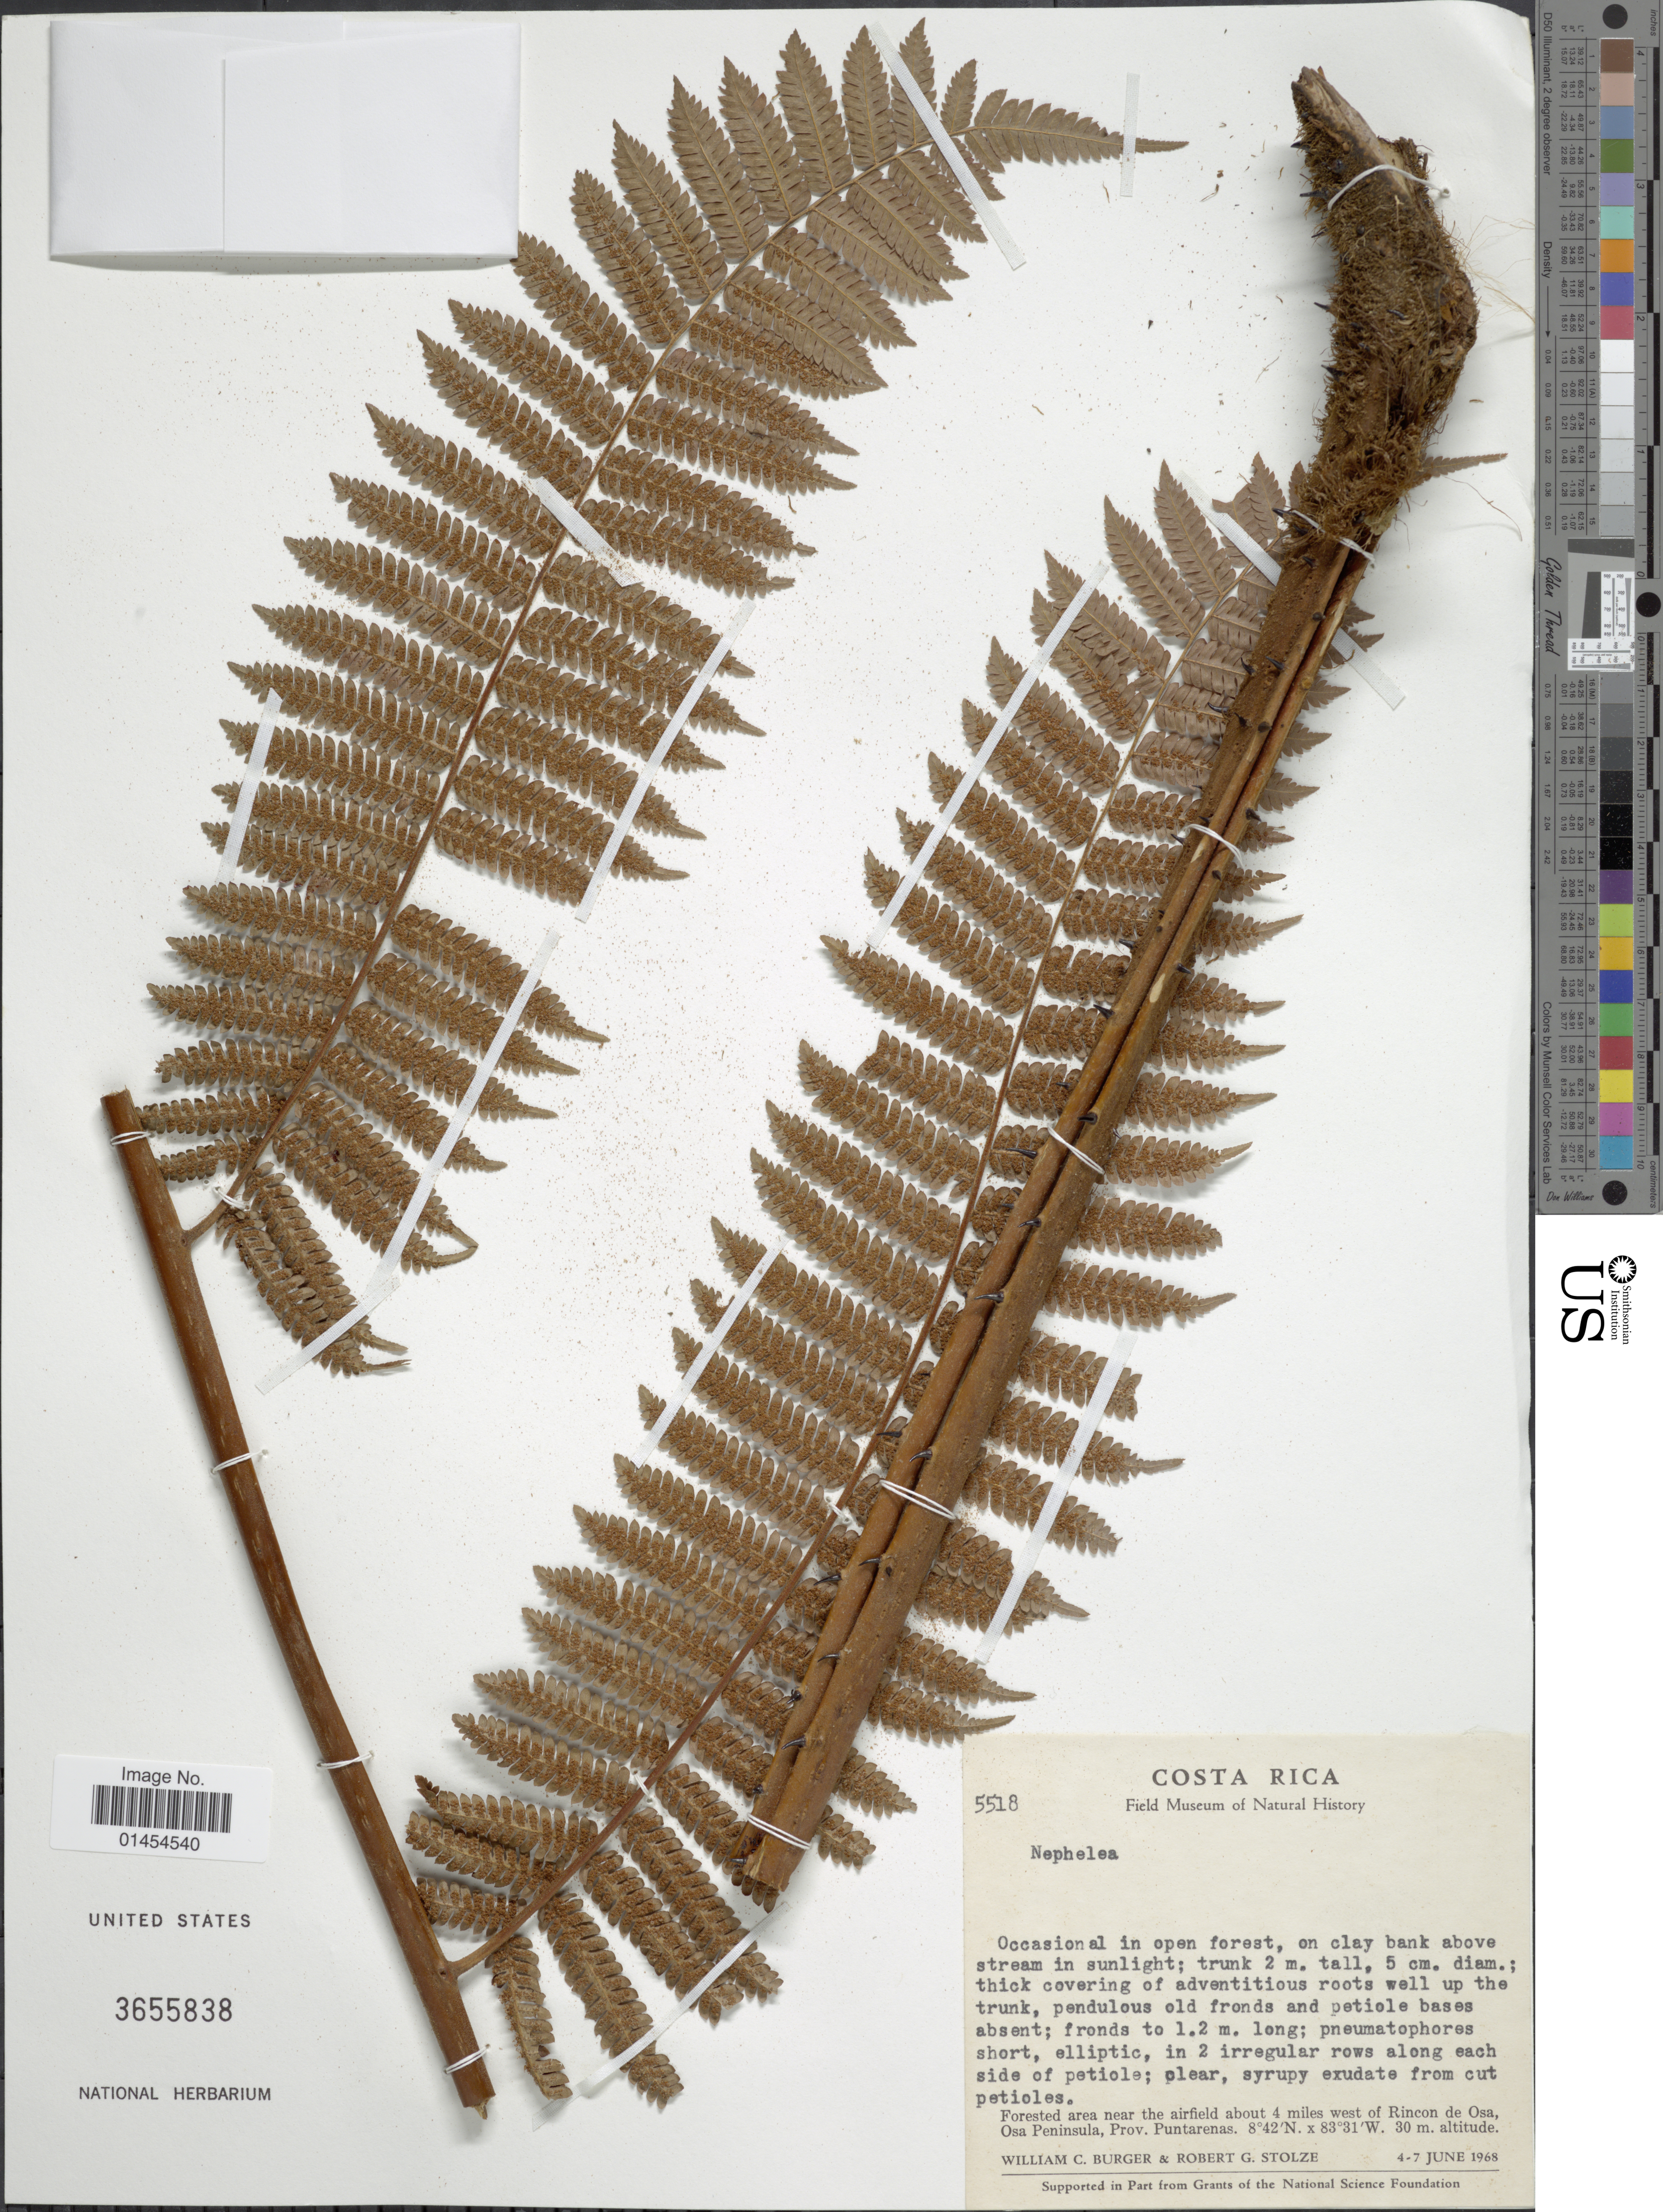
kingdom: Plantae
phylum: Tracheophyta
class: Polypodiopsida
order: Cyatheales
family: Cyatheaceae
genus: Alsophila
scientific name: Alsophila sp.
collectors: W. Burger & R. G. Stolze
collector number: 5518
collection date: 1968-06-04/1968-06-07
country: Costa Rica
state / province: Puntarenas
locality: Forested area near the airfield about 4 miles west of Rincon de Osa, Osa Peninsula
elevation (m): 30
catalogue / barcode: US 3655838